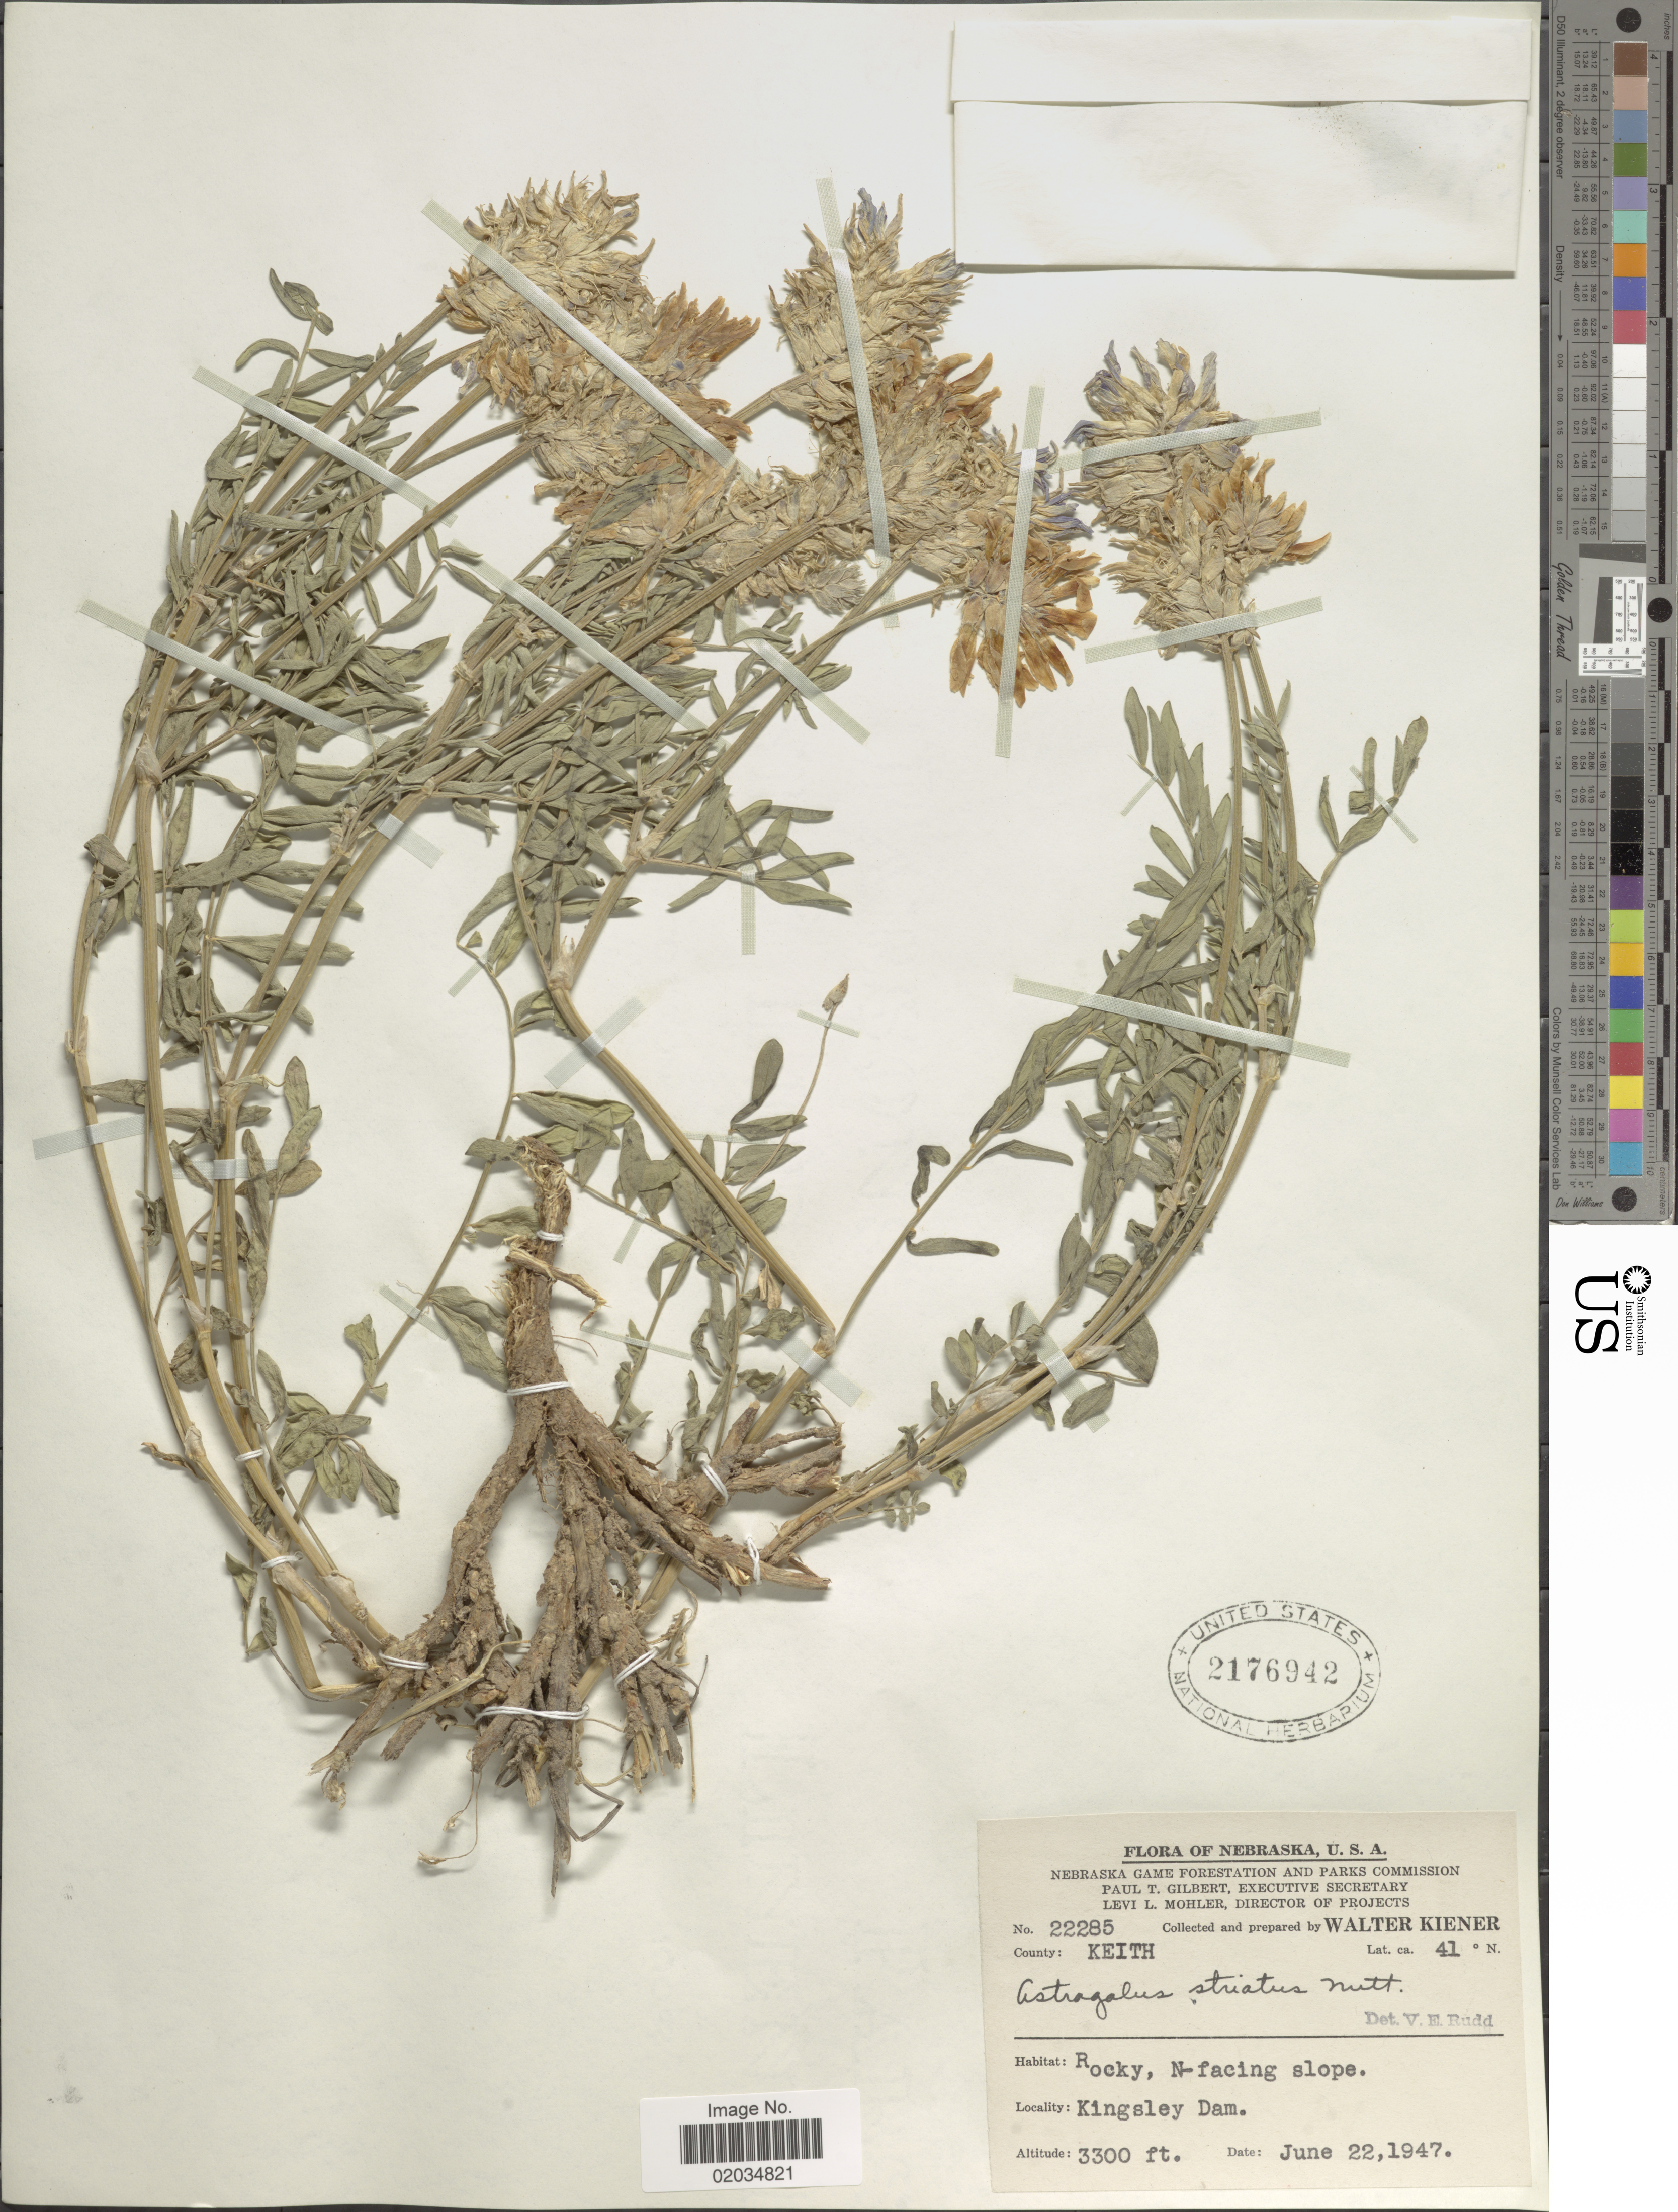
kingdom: Plantae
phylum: Tracheophyta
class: Magnoliopsida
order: Fabales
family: Fabaceae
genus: Astragalus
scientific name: Astragalus striatus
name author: Nutt.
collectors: W. Kiener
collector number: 22285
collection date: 1947-06-22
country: United States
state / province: Nebraska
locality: County: Keith. Kingsley Dam. N-facing slope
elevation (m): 1006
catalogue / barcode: US 2176942